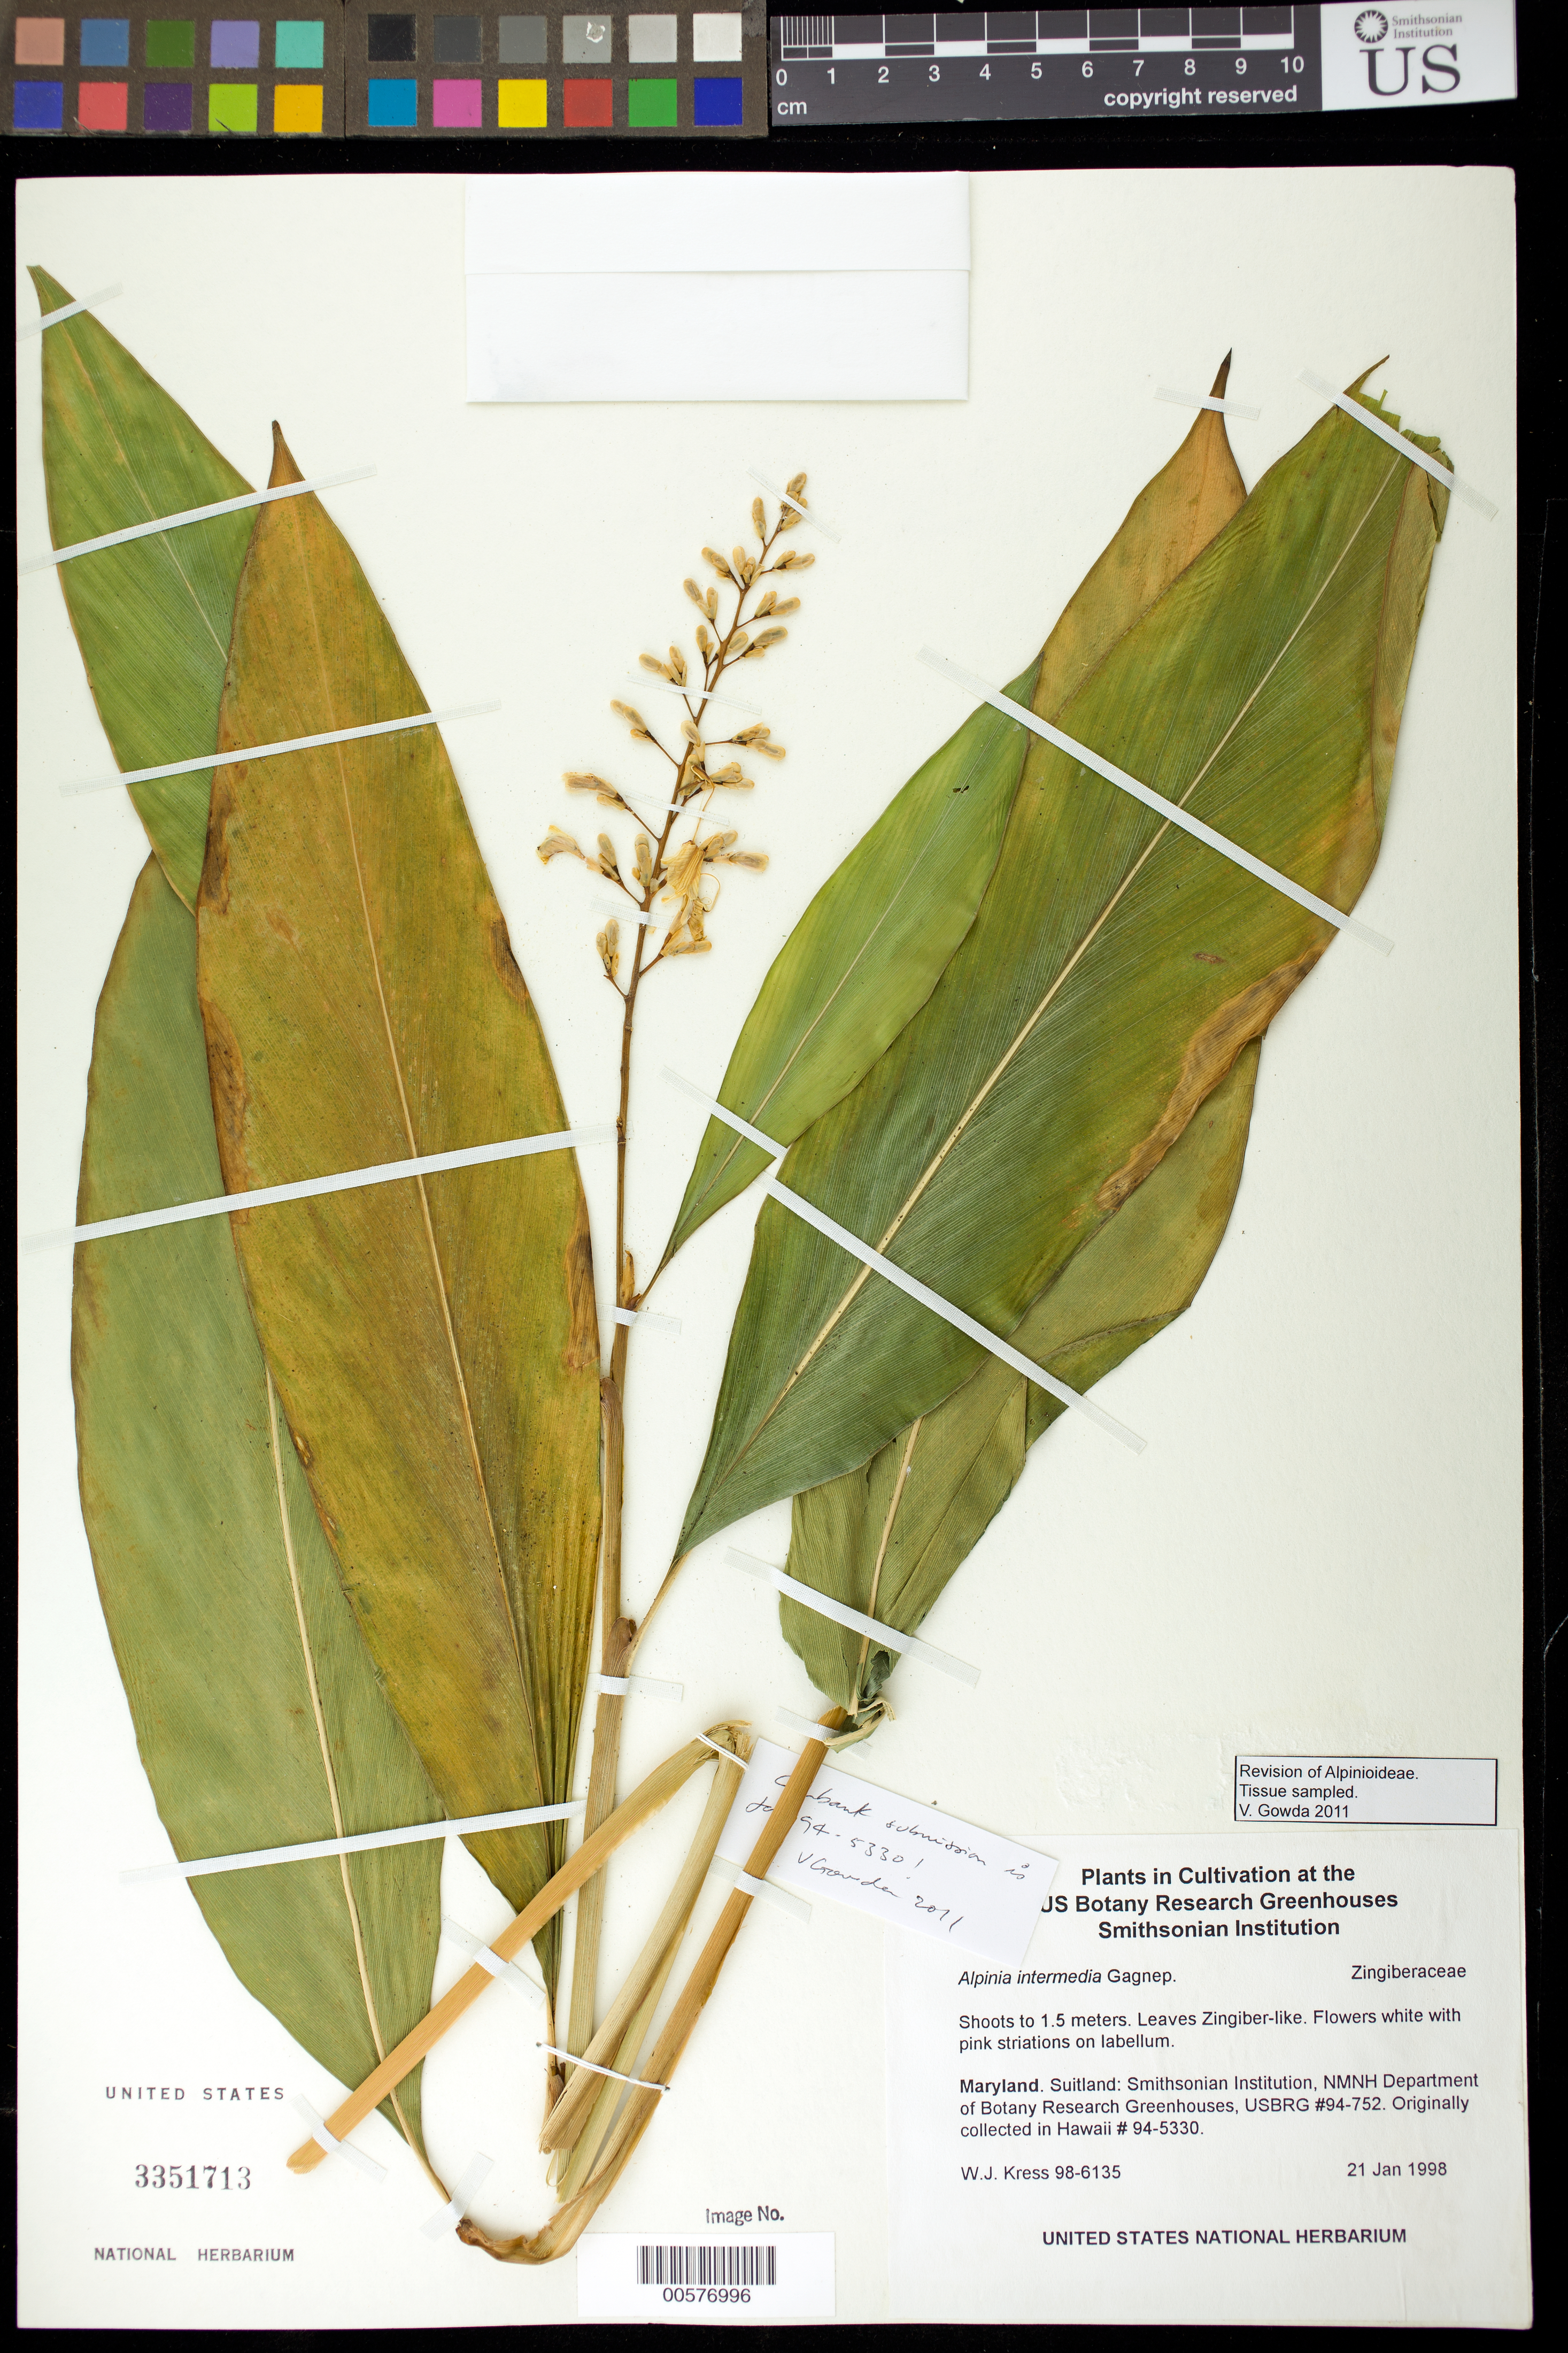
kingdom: Plantae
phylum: Tracheophyta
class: Liliopsida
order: Zingiberales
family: Zingiberaceae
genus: Alpinia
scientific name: Alpinia oblongifolia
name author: Hayata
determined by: Newman, M. F.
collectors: W. J. Kress & M. Bordelon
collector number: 98-6135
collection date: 1998-01-21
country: United States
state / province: Maryland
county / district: Prince George's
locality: NMNH Botany Research Greenhouses. Suitland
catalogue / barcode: US 3351713